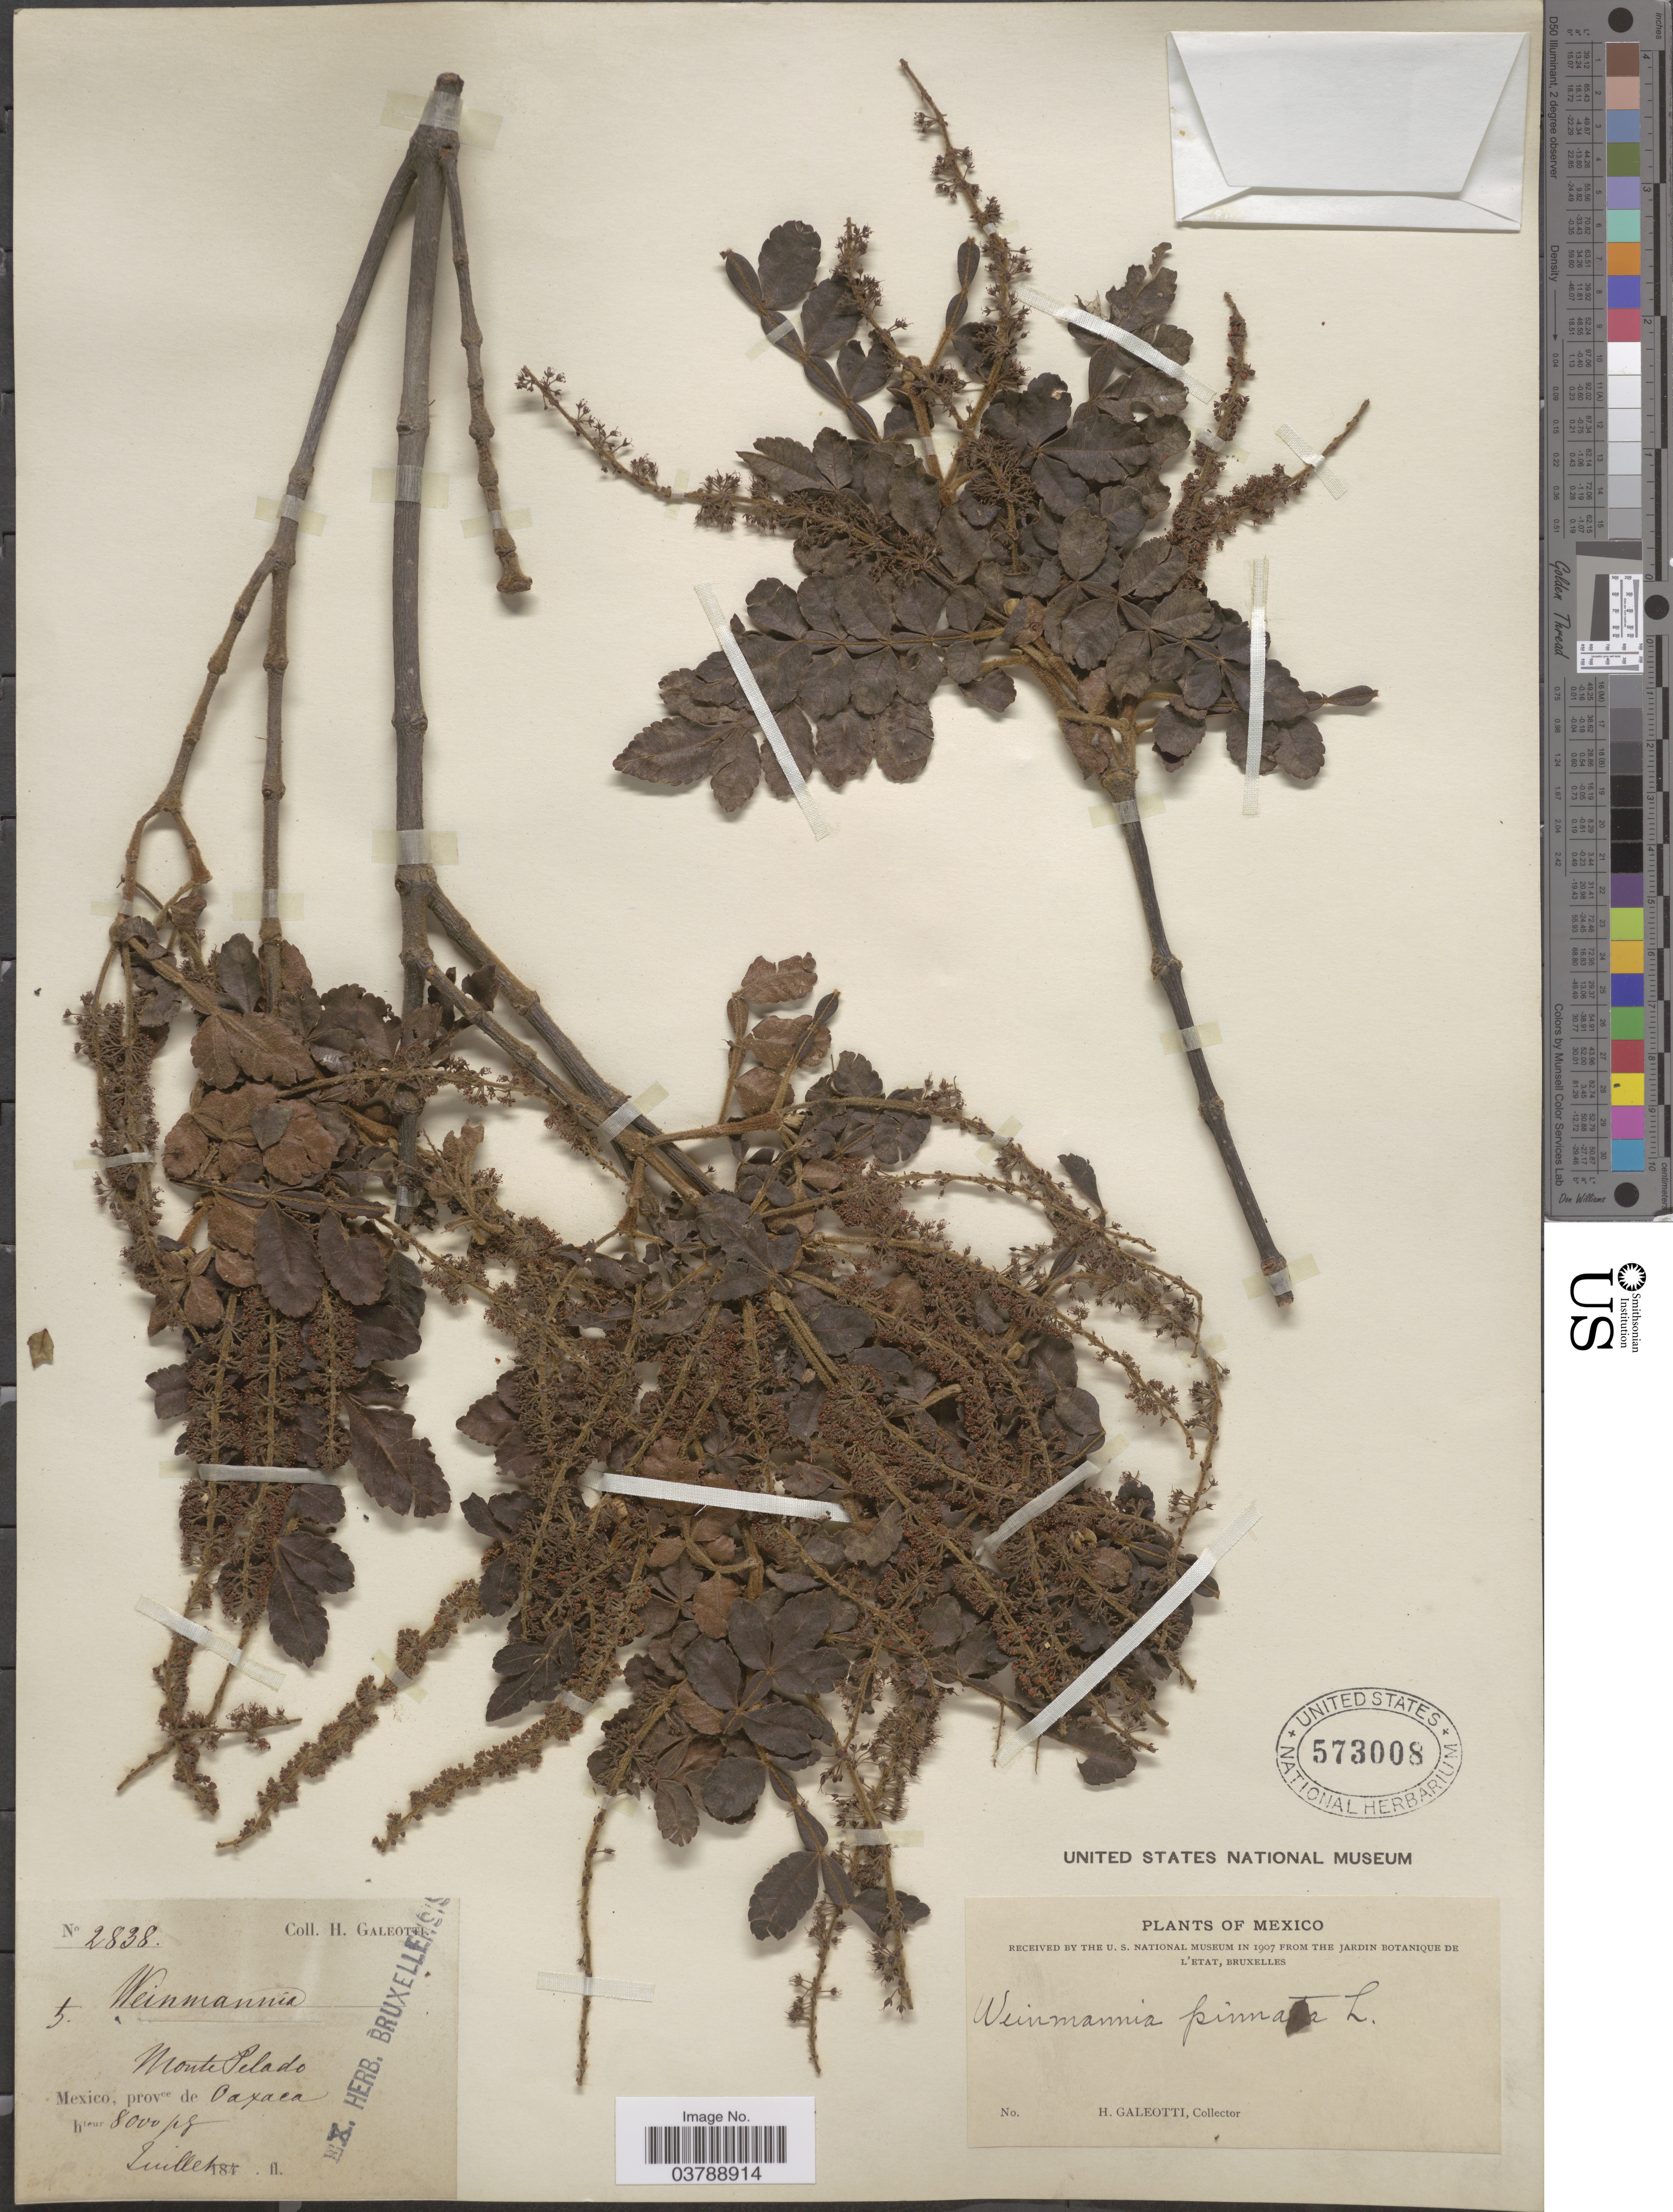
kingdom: Plantae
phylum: Tracheophyta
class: Magnoliopsida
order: Oxalidales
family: Cunoniaceae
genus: Weinmannia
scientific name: Weinmannia pinnata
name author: L.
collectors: H. G. Galeotti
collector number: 2838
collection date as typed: Juillet 184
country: Mexico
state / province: Oaxaca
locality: Monte Pelado.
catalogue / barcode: US 573008